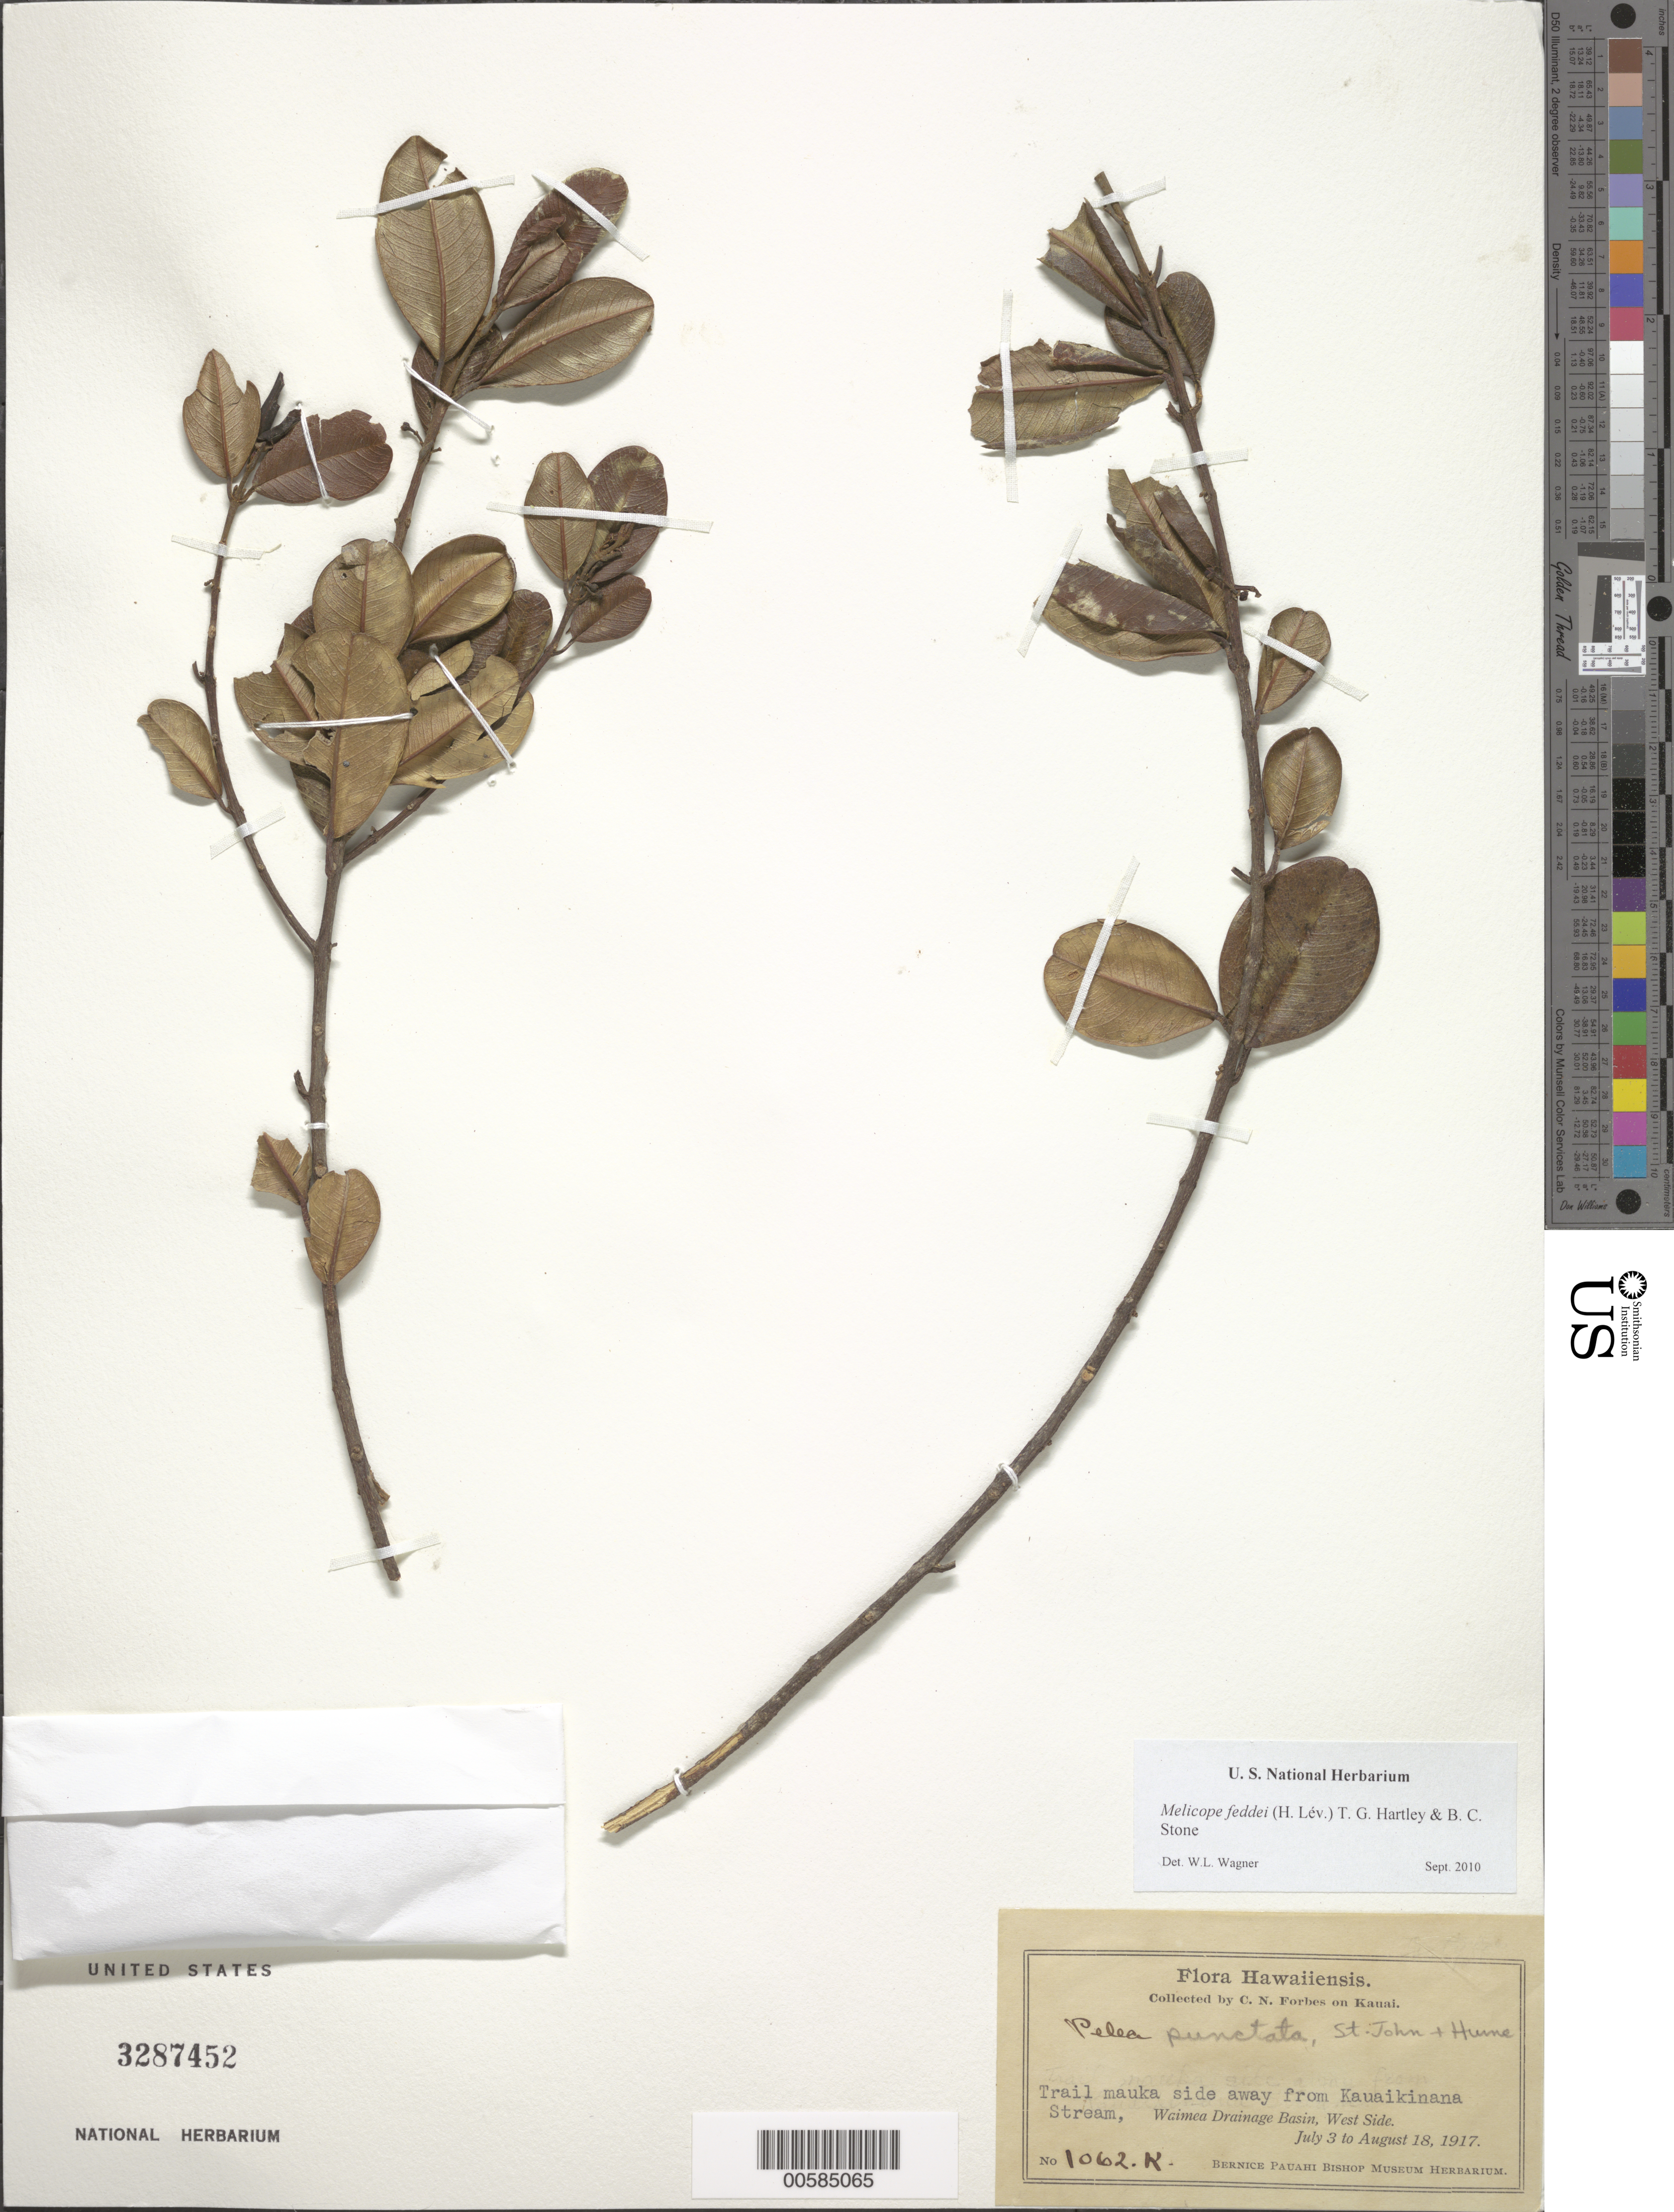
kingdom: Plantae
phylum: Tracheophyta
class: Magnoliopsida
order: Sapindales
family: Rutaceae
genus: Melicope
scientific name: Melicope feddei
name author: (H. Lév.) T.G. Hartley & B.C. Stone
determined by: Wagner, W. L., (BOT), Smithsonian Institution - National Museum of Natural History (UNITED STATES)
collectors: C. N. Forbes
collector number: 1062.K.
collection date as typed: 3 Jul 1917 to 18 Aug 1917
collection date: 1917-07-03/1917-08-18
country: United States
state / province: Hawaii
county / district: Kauai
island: Kaua'i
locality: Trail mauka side away from Kauaikinana Stream, Waimea Drainage Basin, W side.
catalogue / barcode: US 3287452